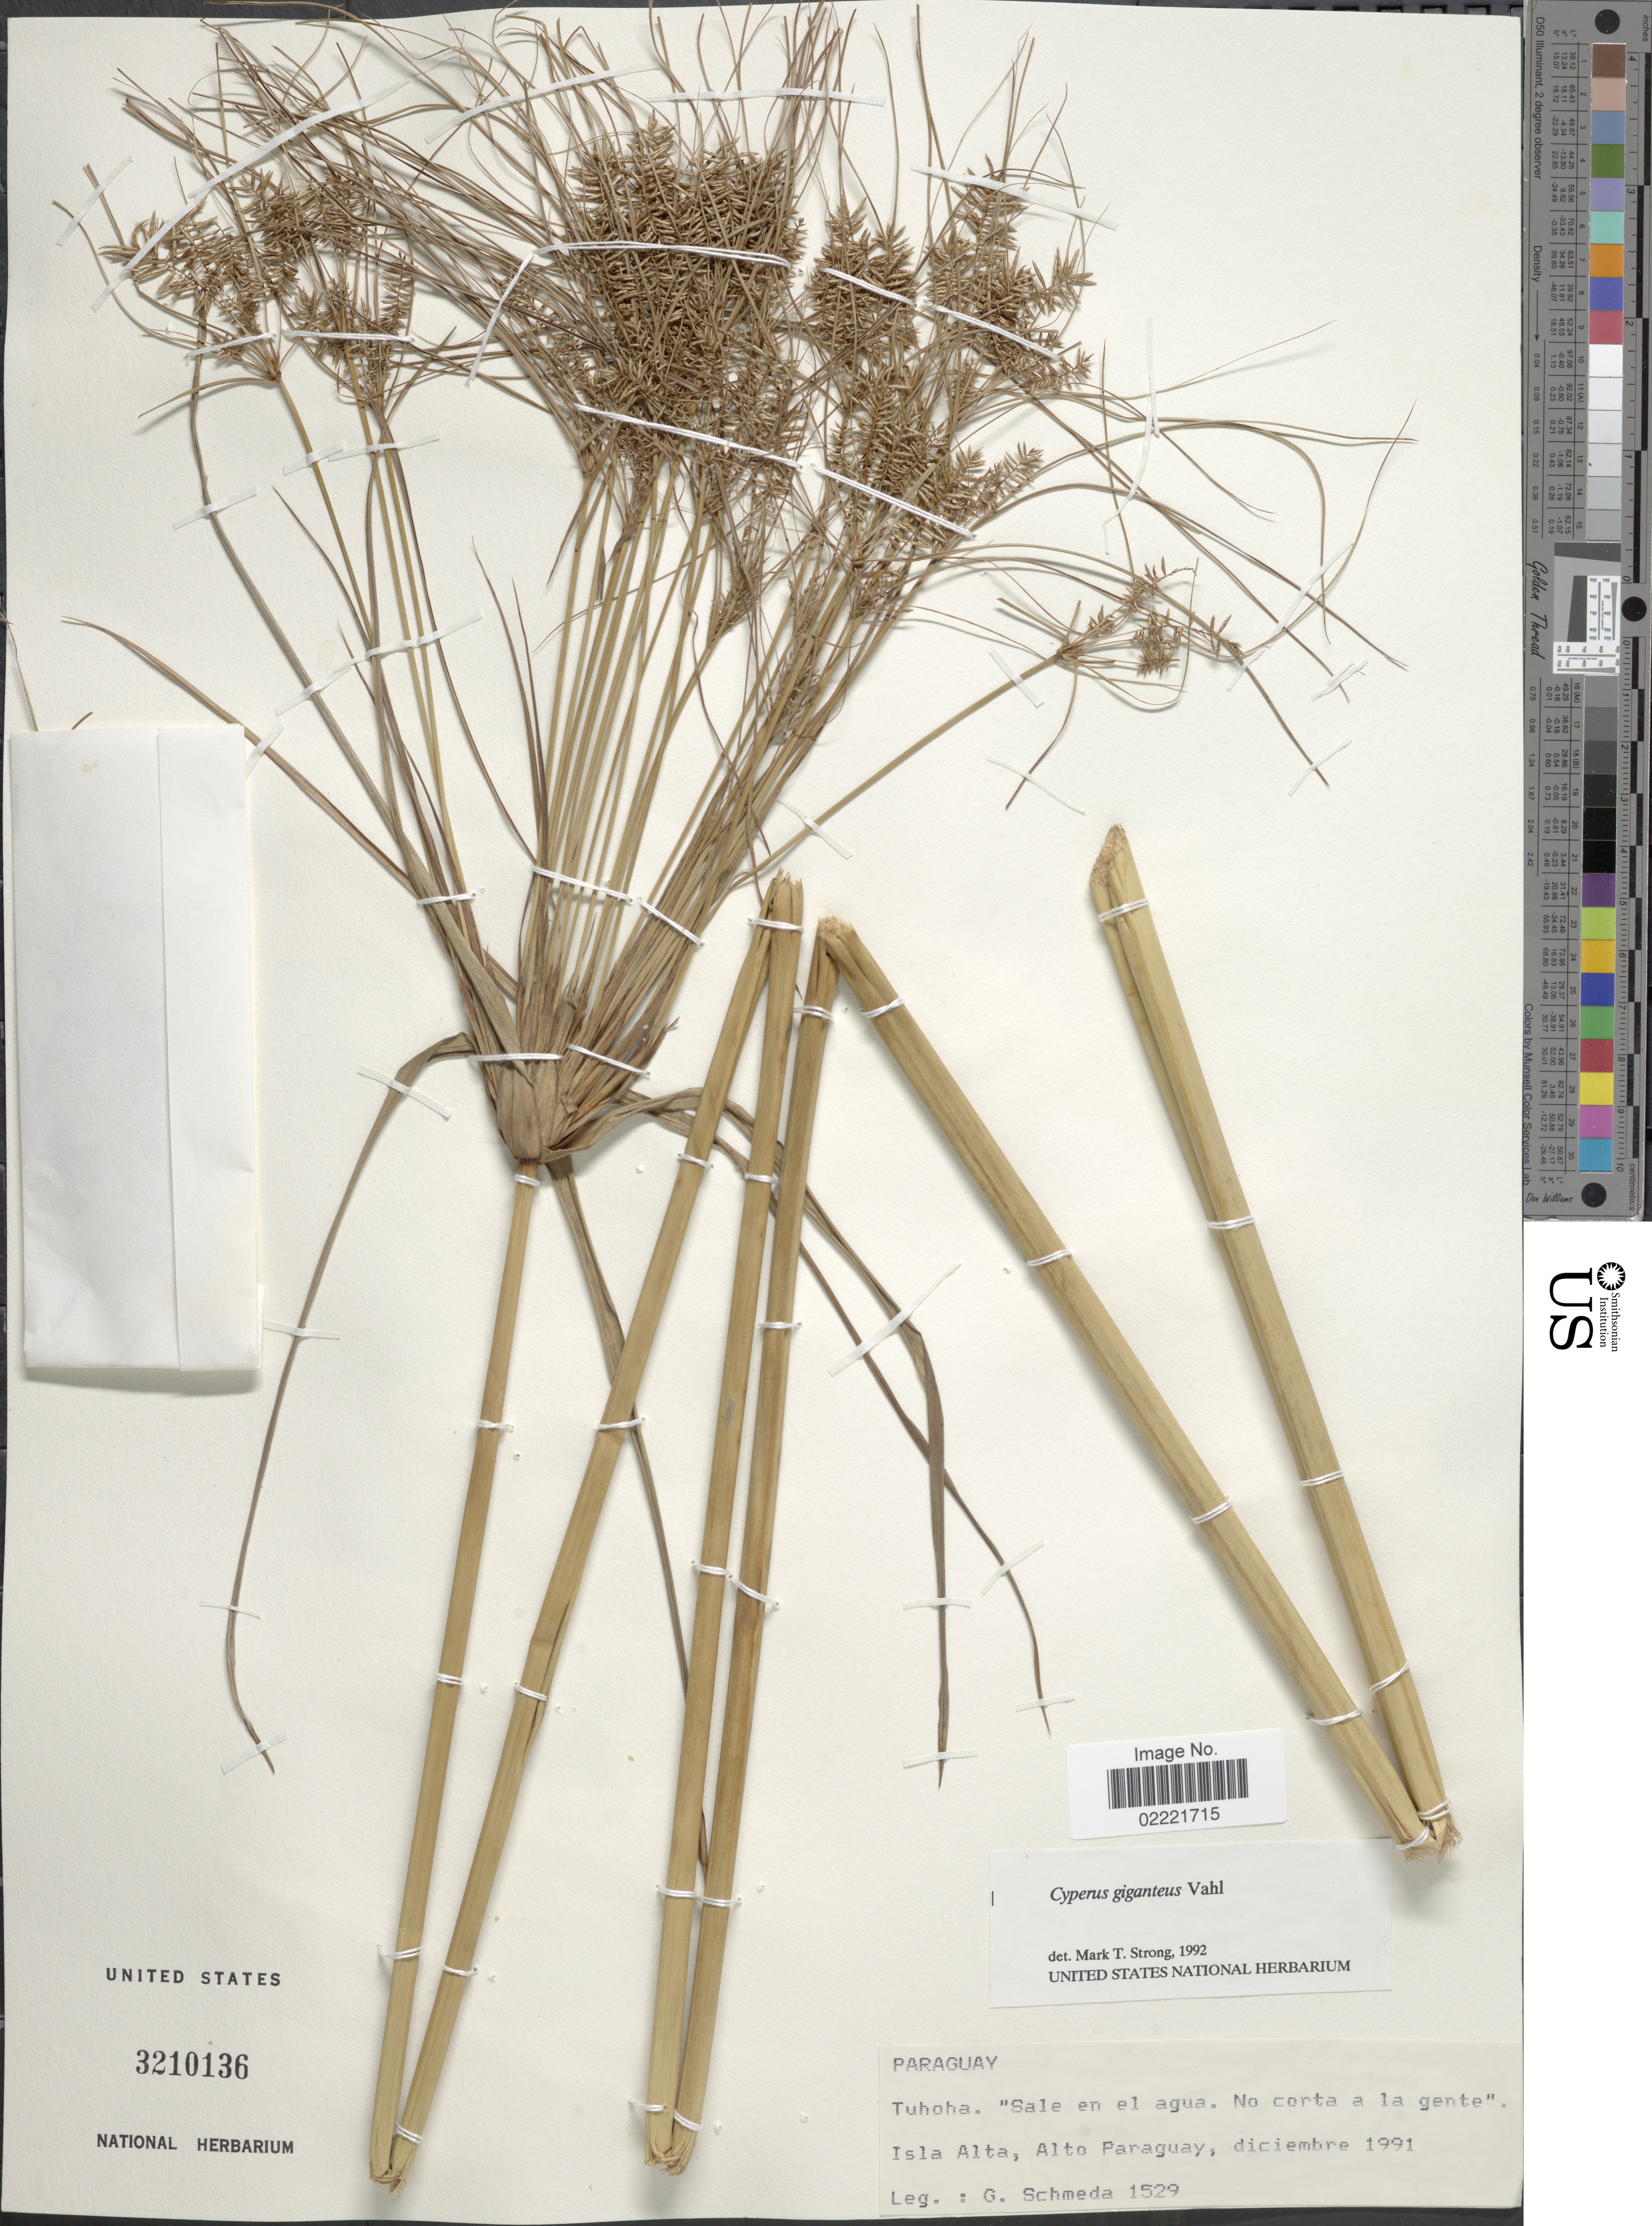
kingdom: Plantae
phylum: Tracheophyta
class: Liliopsida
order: Poales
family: Cyperaceae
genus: Cyperus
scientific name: Cyperus giganteus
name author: Vahl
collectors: G. Schmeda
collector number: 1529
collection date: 1991-12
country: Paraguay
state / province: Alto Paraguay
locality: Isla Alta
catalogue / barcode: US 3210136